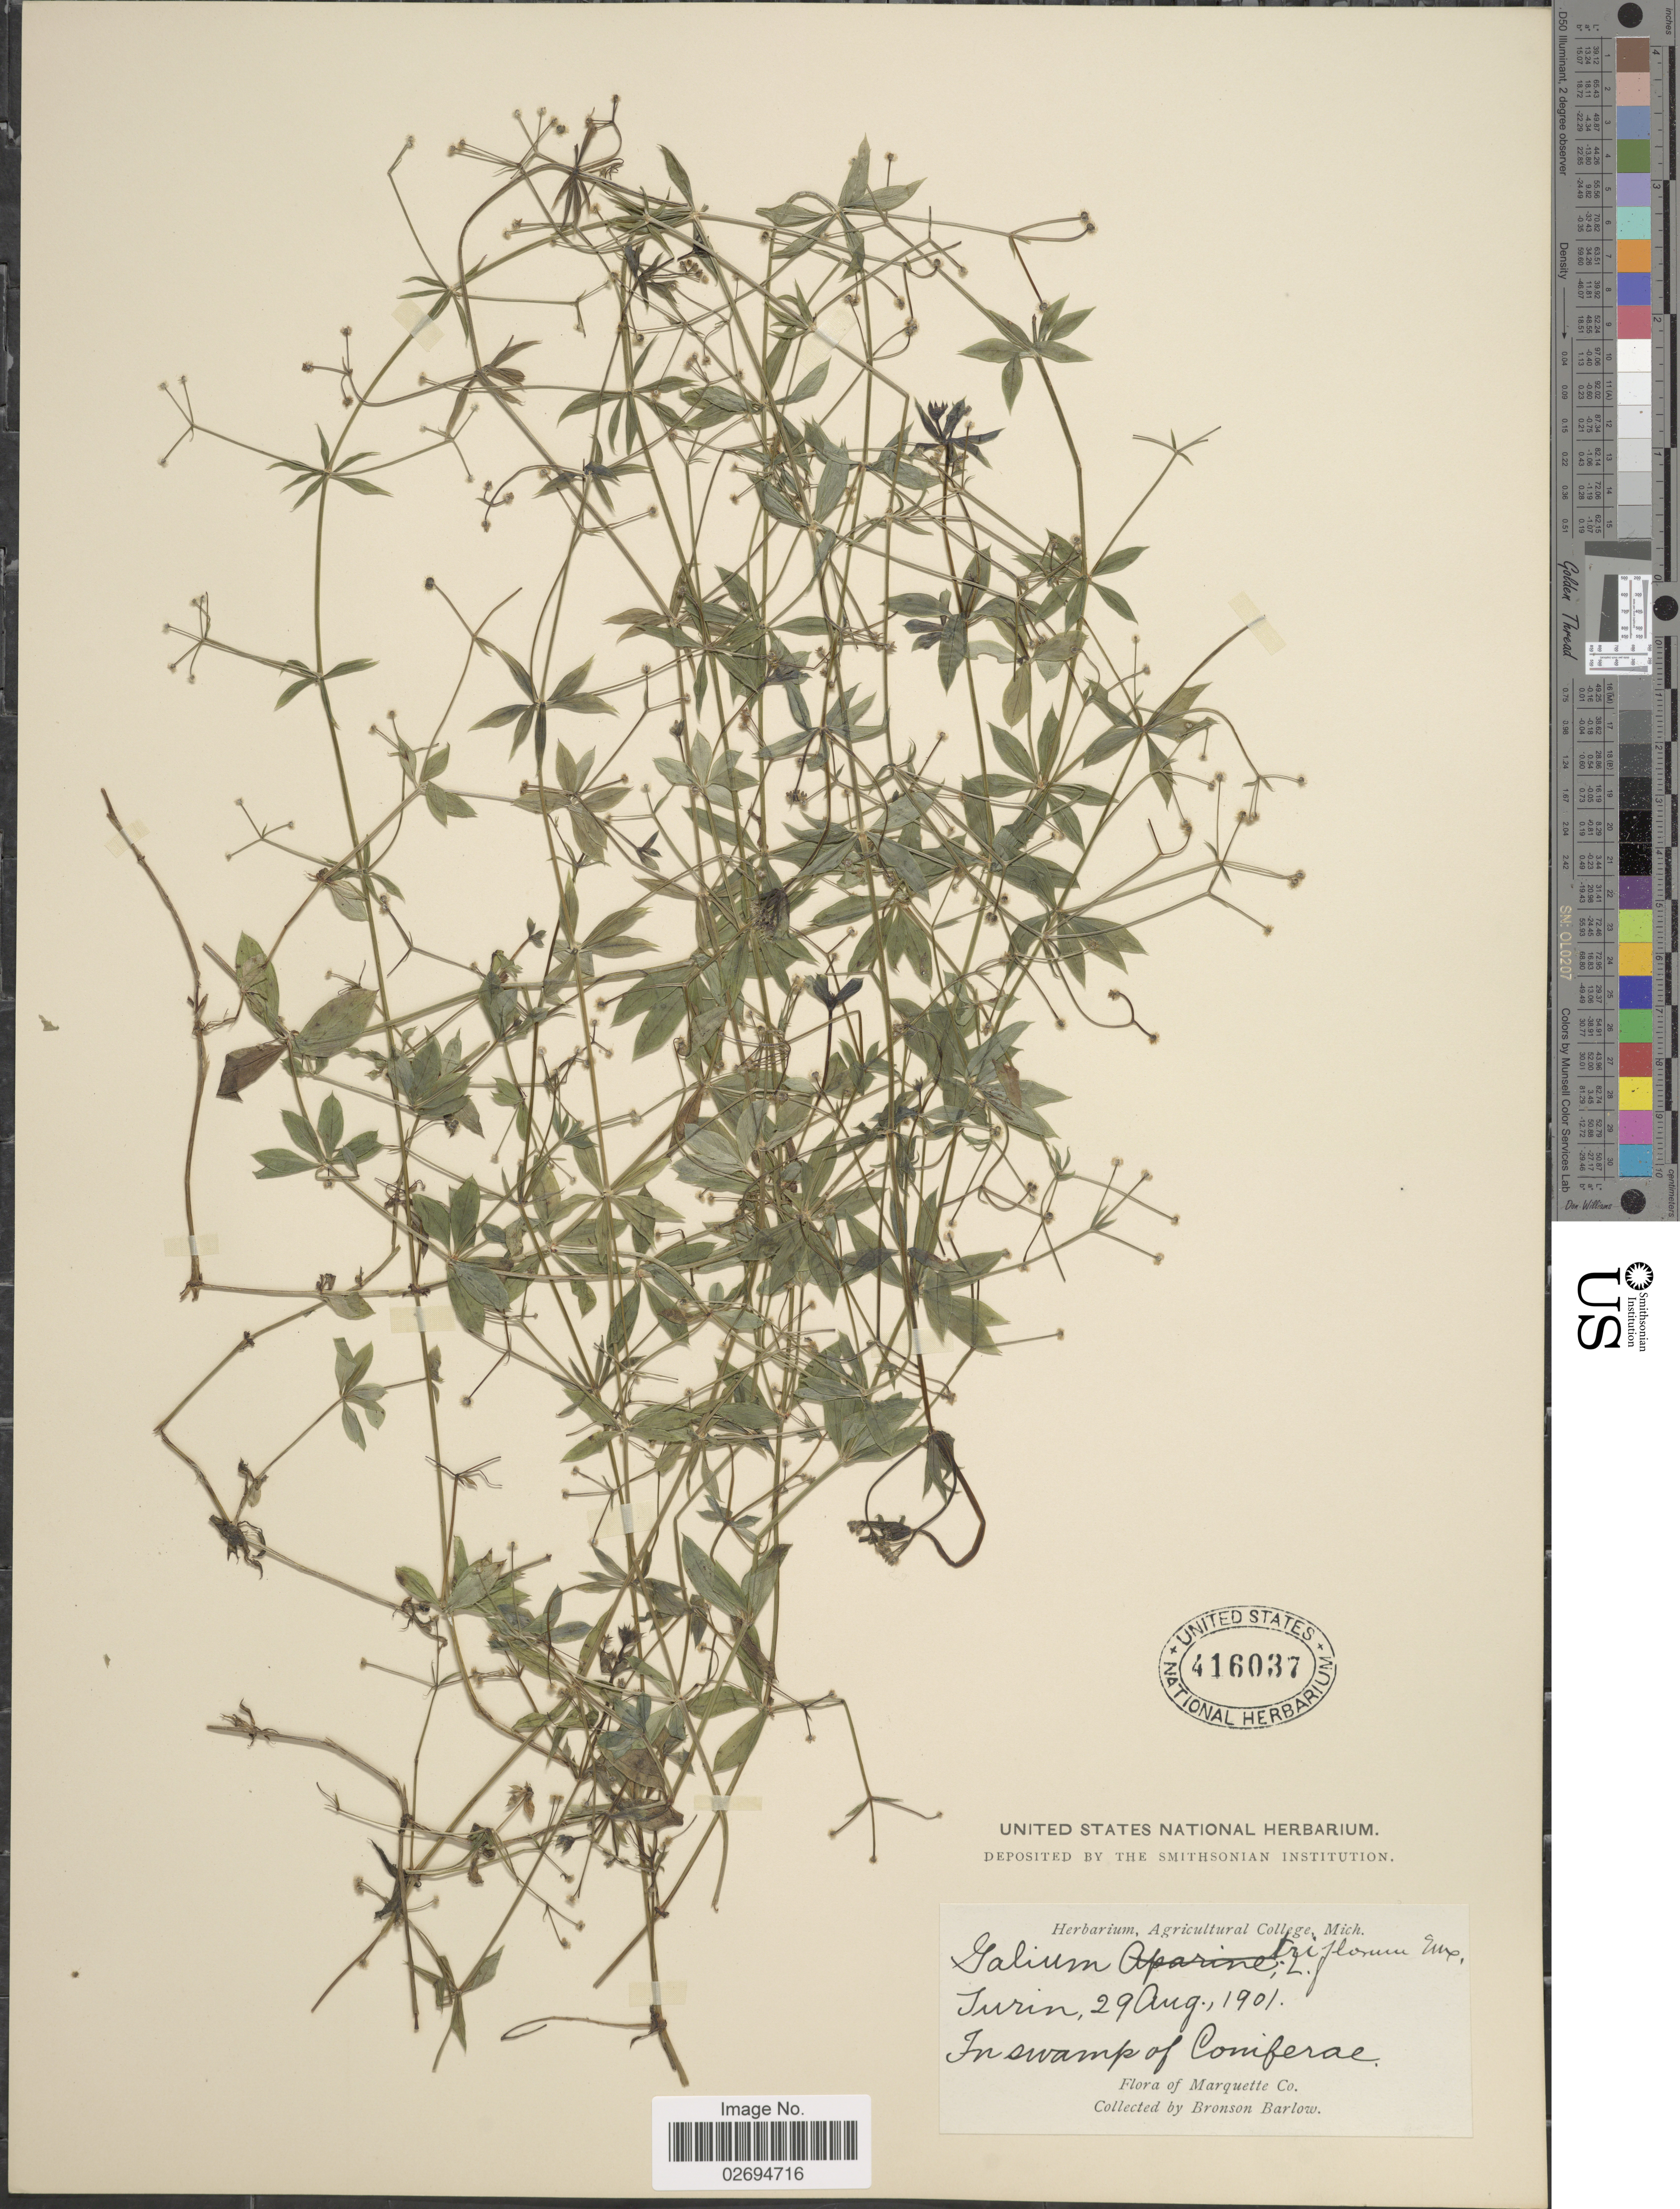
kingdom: Plantae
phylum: Tracheophyta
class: Magnoliopsida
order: Gentianales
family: Rubiaceae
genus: Galium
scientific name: Galium triflorum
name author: Michx.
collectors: Barlow, B.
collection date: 1901-08-29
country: United States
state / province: Michigan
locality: Jurin, in swamps of Coniferae, Marquette Co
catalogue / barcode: US 416037